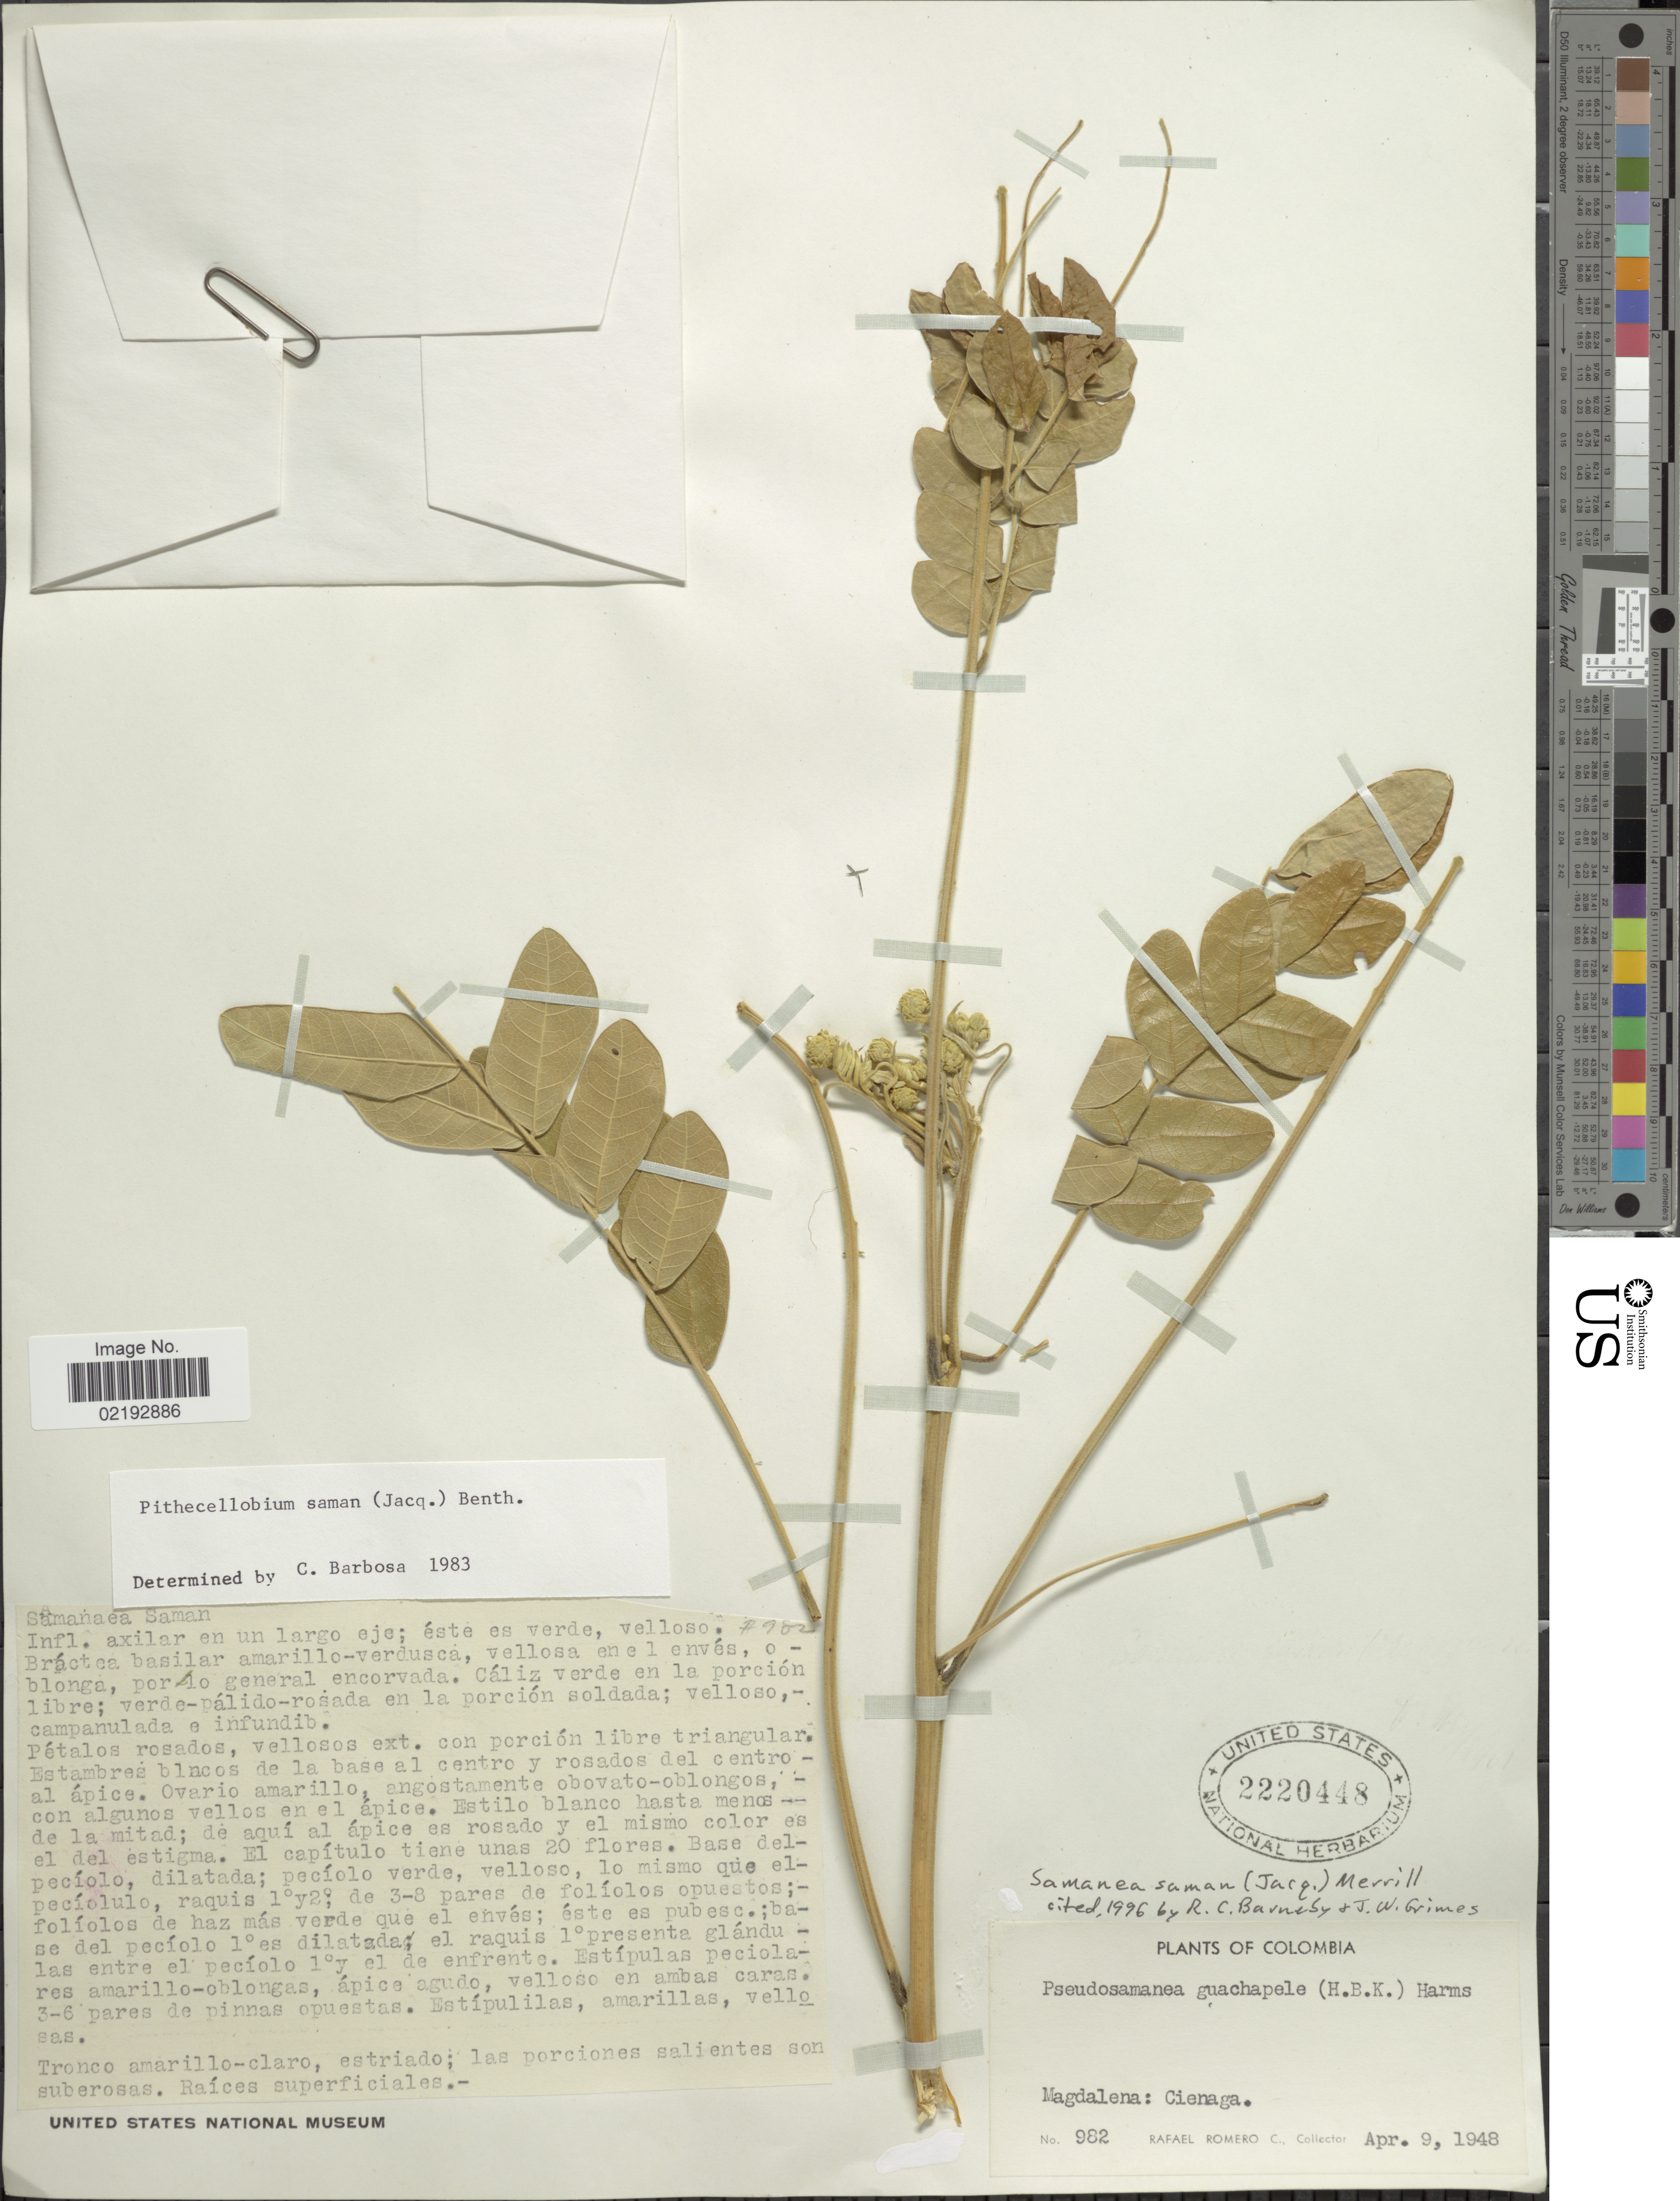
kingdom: Plantae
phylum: Tracheophyta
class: Magnoliopsida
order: Fabales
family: Fabaceae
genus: Samanea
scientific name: Samanea saman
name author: (Jacq.) Merr.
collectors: R. Romero Castañeda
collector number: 982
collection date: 1948-04-09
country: Colombia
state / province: Magdalena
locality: Cienaga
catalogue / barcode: US 2220448